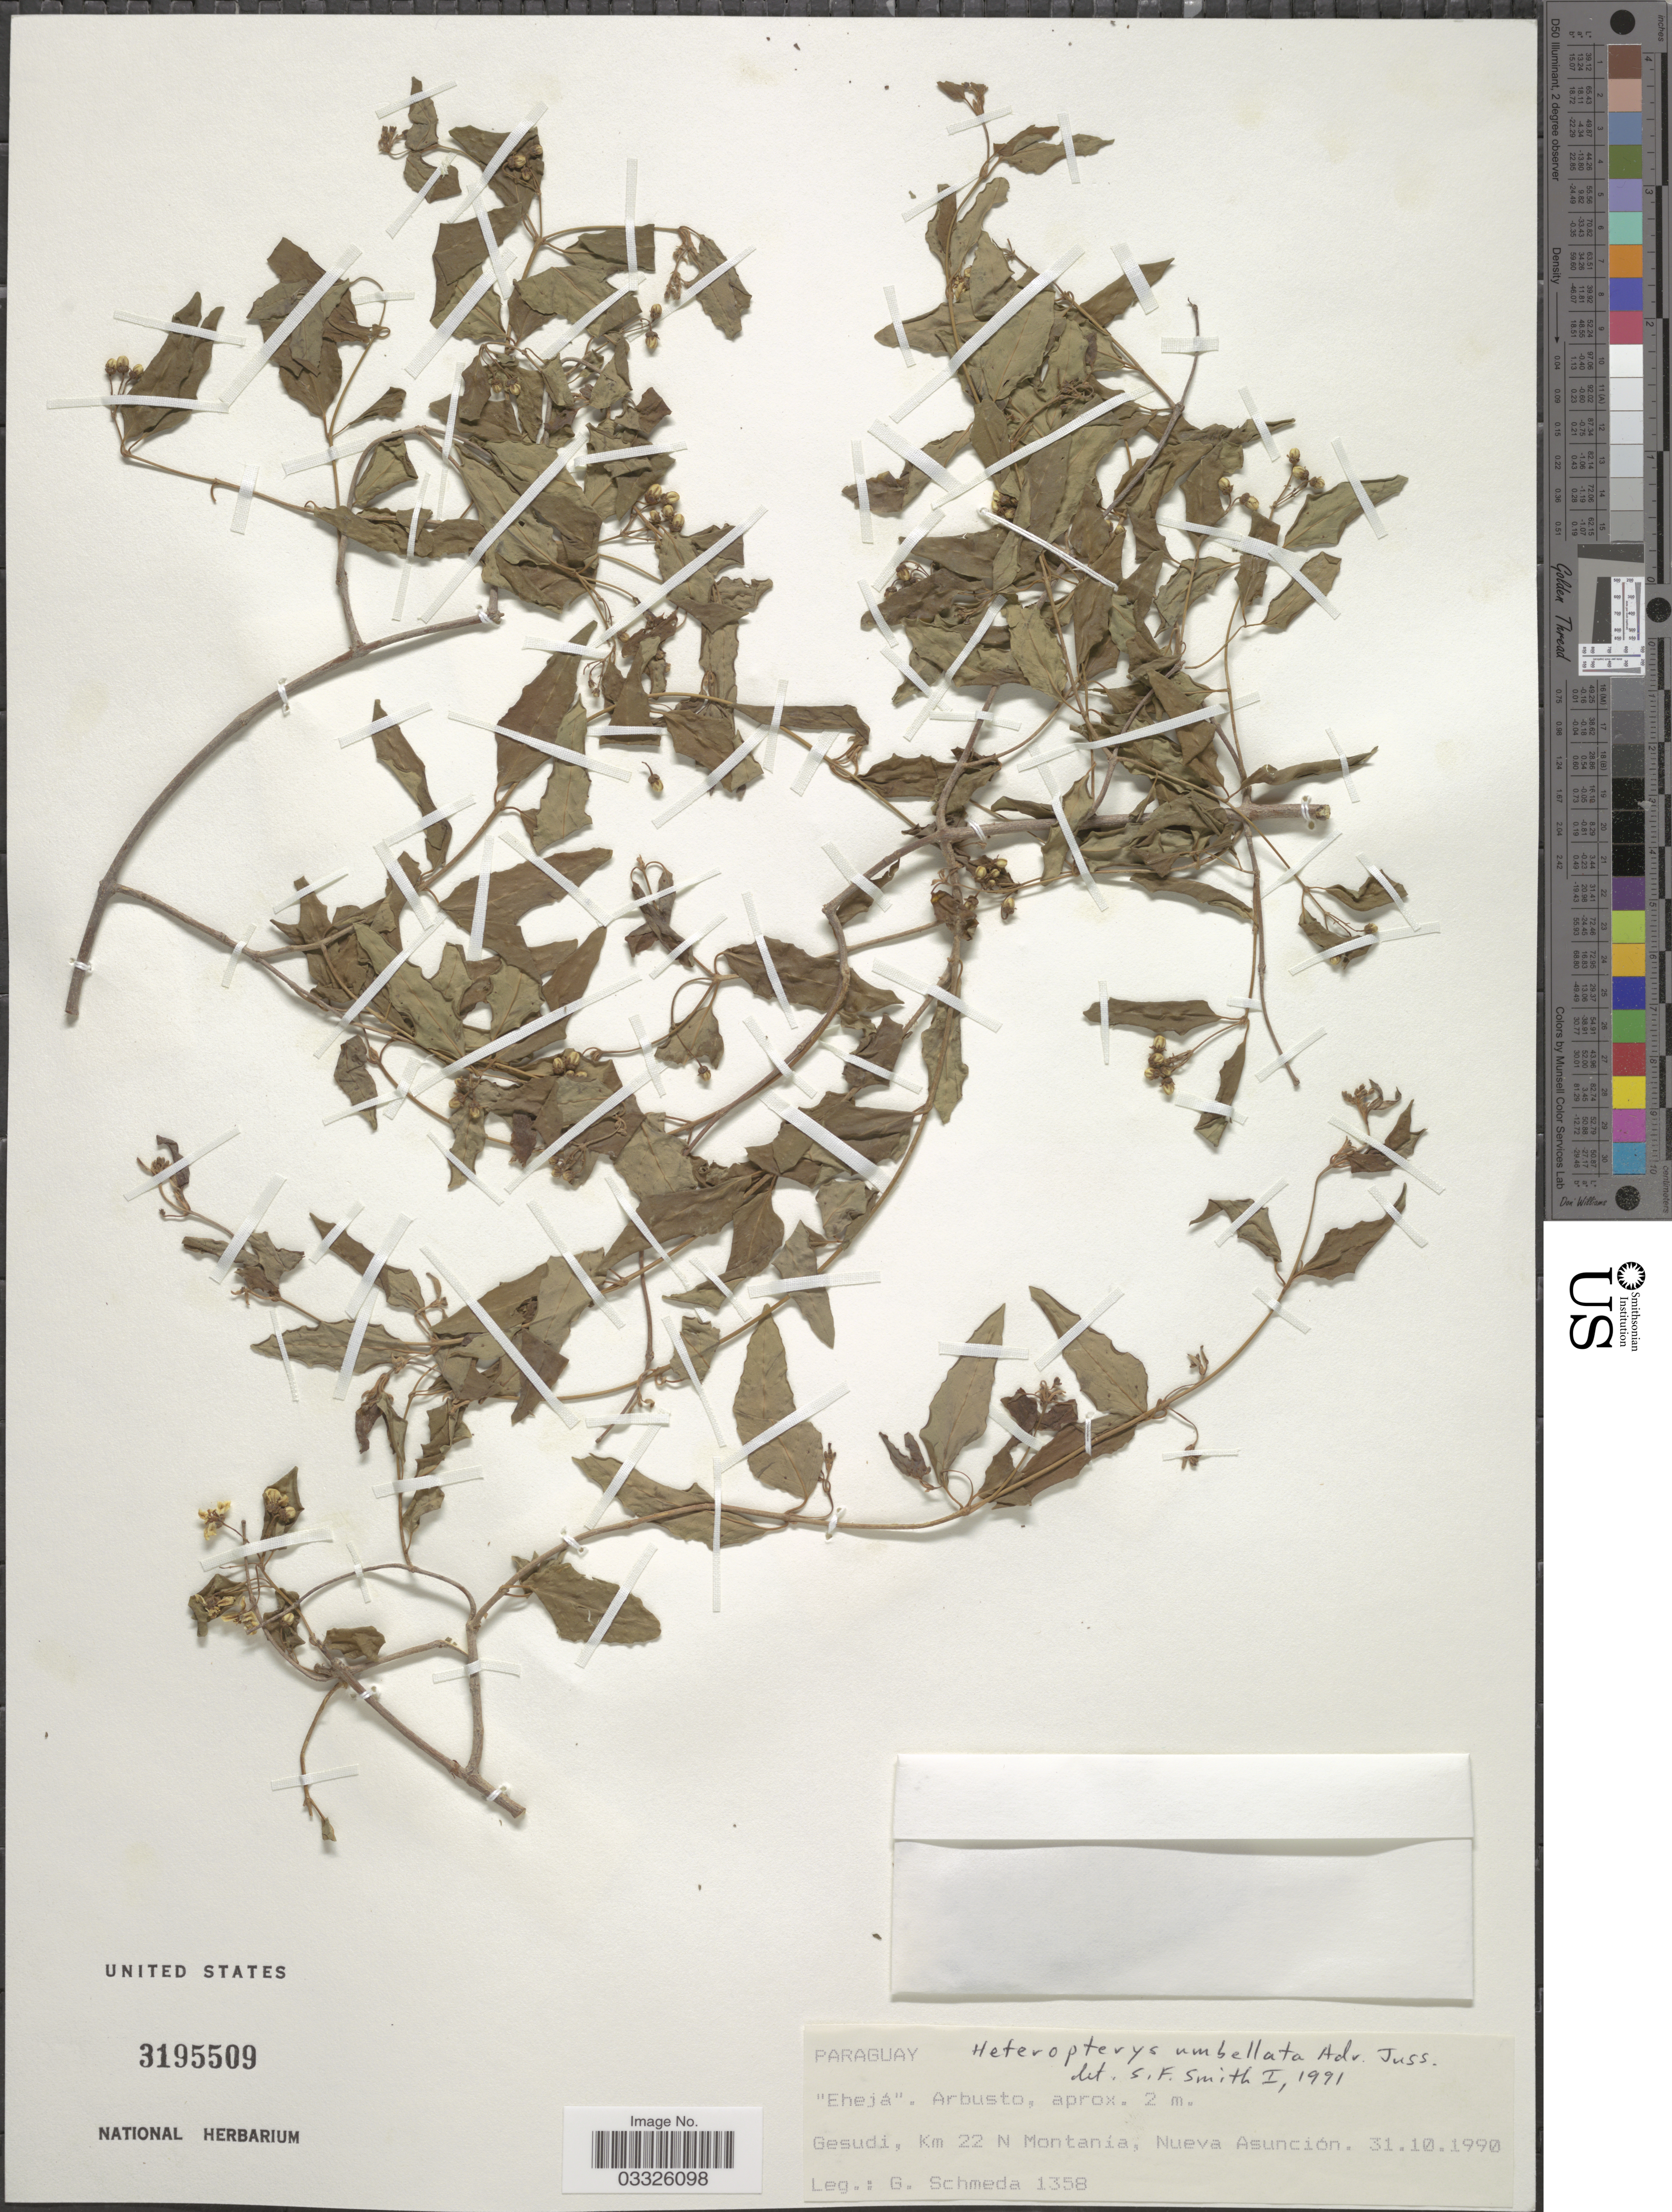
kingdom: Plantae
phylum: Tracheophyta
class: Magnoliopsida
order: Malpighiales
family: Malpighiaceae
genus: Heteropterys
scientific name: Heteropterys umbellata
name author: A. Juss.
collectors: G. Schmeda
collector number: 1358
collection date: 1990-10-31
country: Paraguay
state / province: Asuncion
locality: Gesudi, Km 22 N Montania, Nueva Asunción.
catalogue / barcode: US 3195509